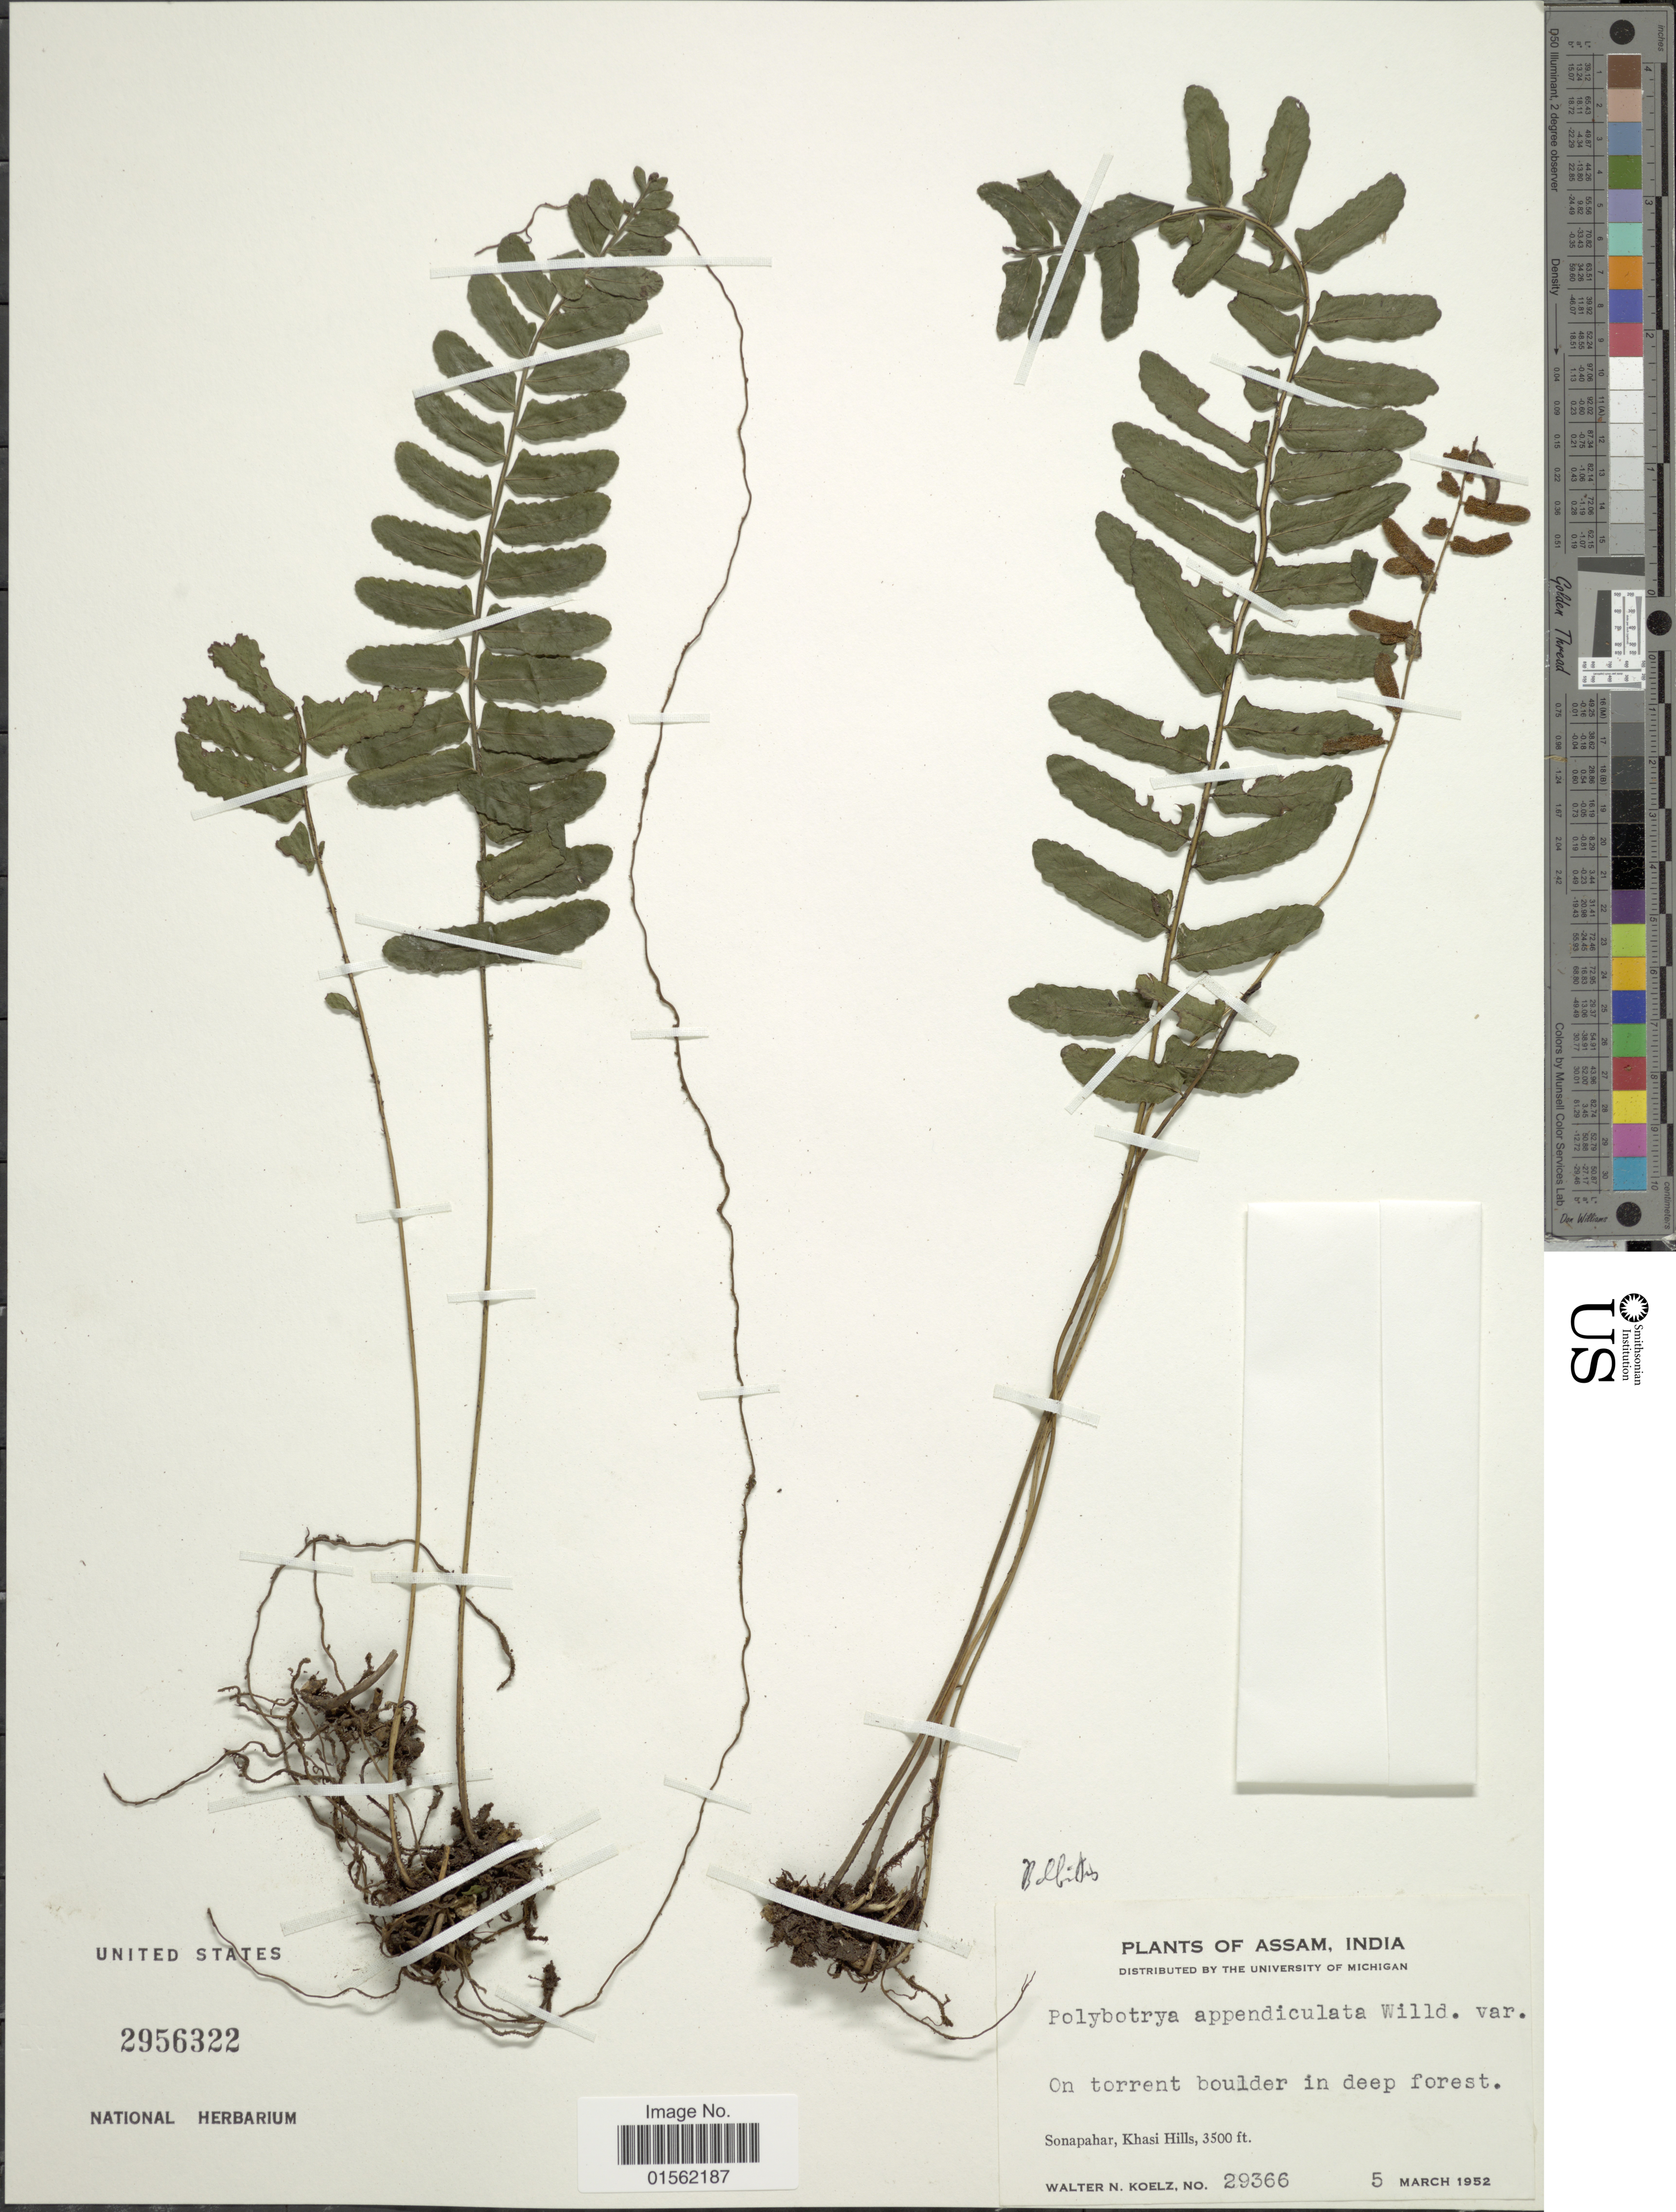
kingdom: Plantae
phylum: Tracheophyta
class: Polypodiopsida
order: Polypodiales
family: Dryopteridaceae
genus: Bolbitis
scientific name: Bolbitis appendiculata var. appendiculata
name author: (Willd.) K. Iwats.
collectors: W. N. Koelz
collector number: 29366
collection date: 1952-03-05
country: India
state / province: Meghalaya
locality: India, Sonapahar, Khasi Hills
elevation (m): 1067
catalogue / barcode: US 2956322